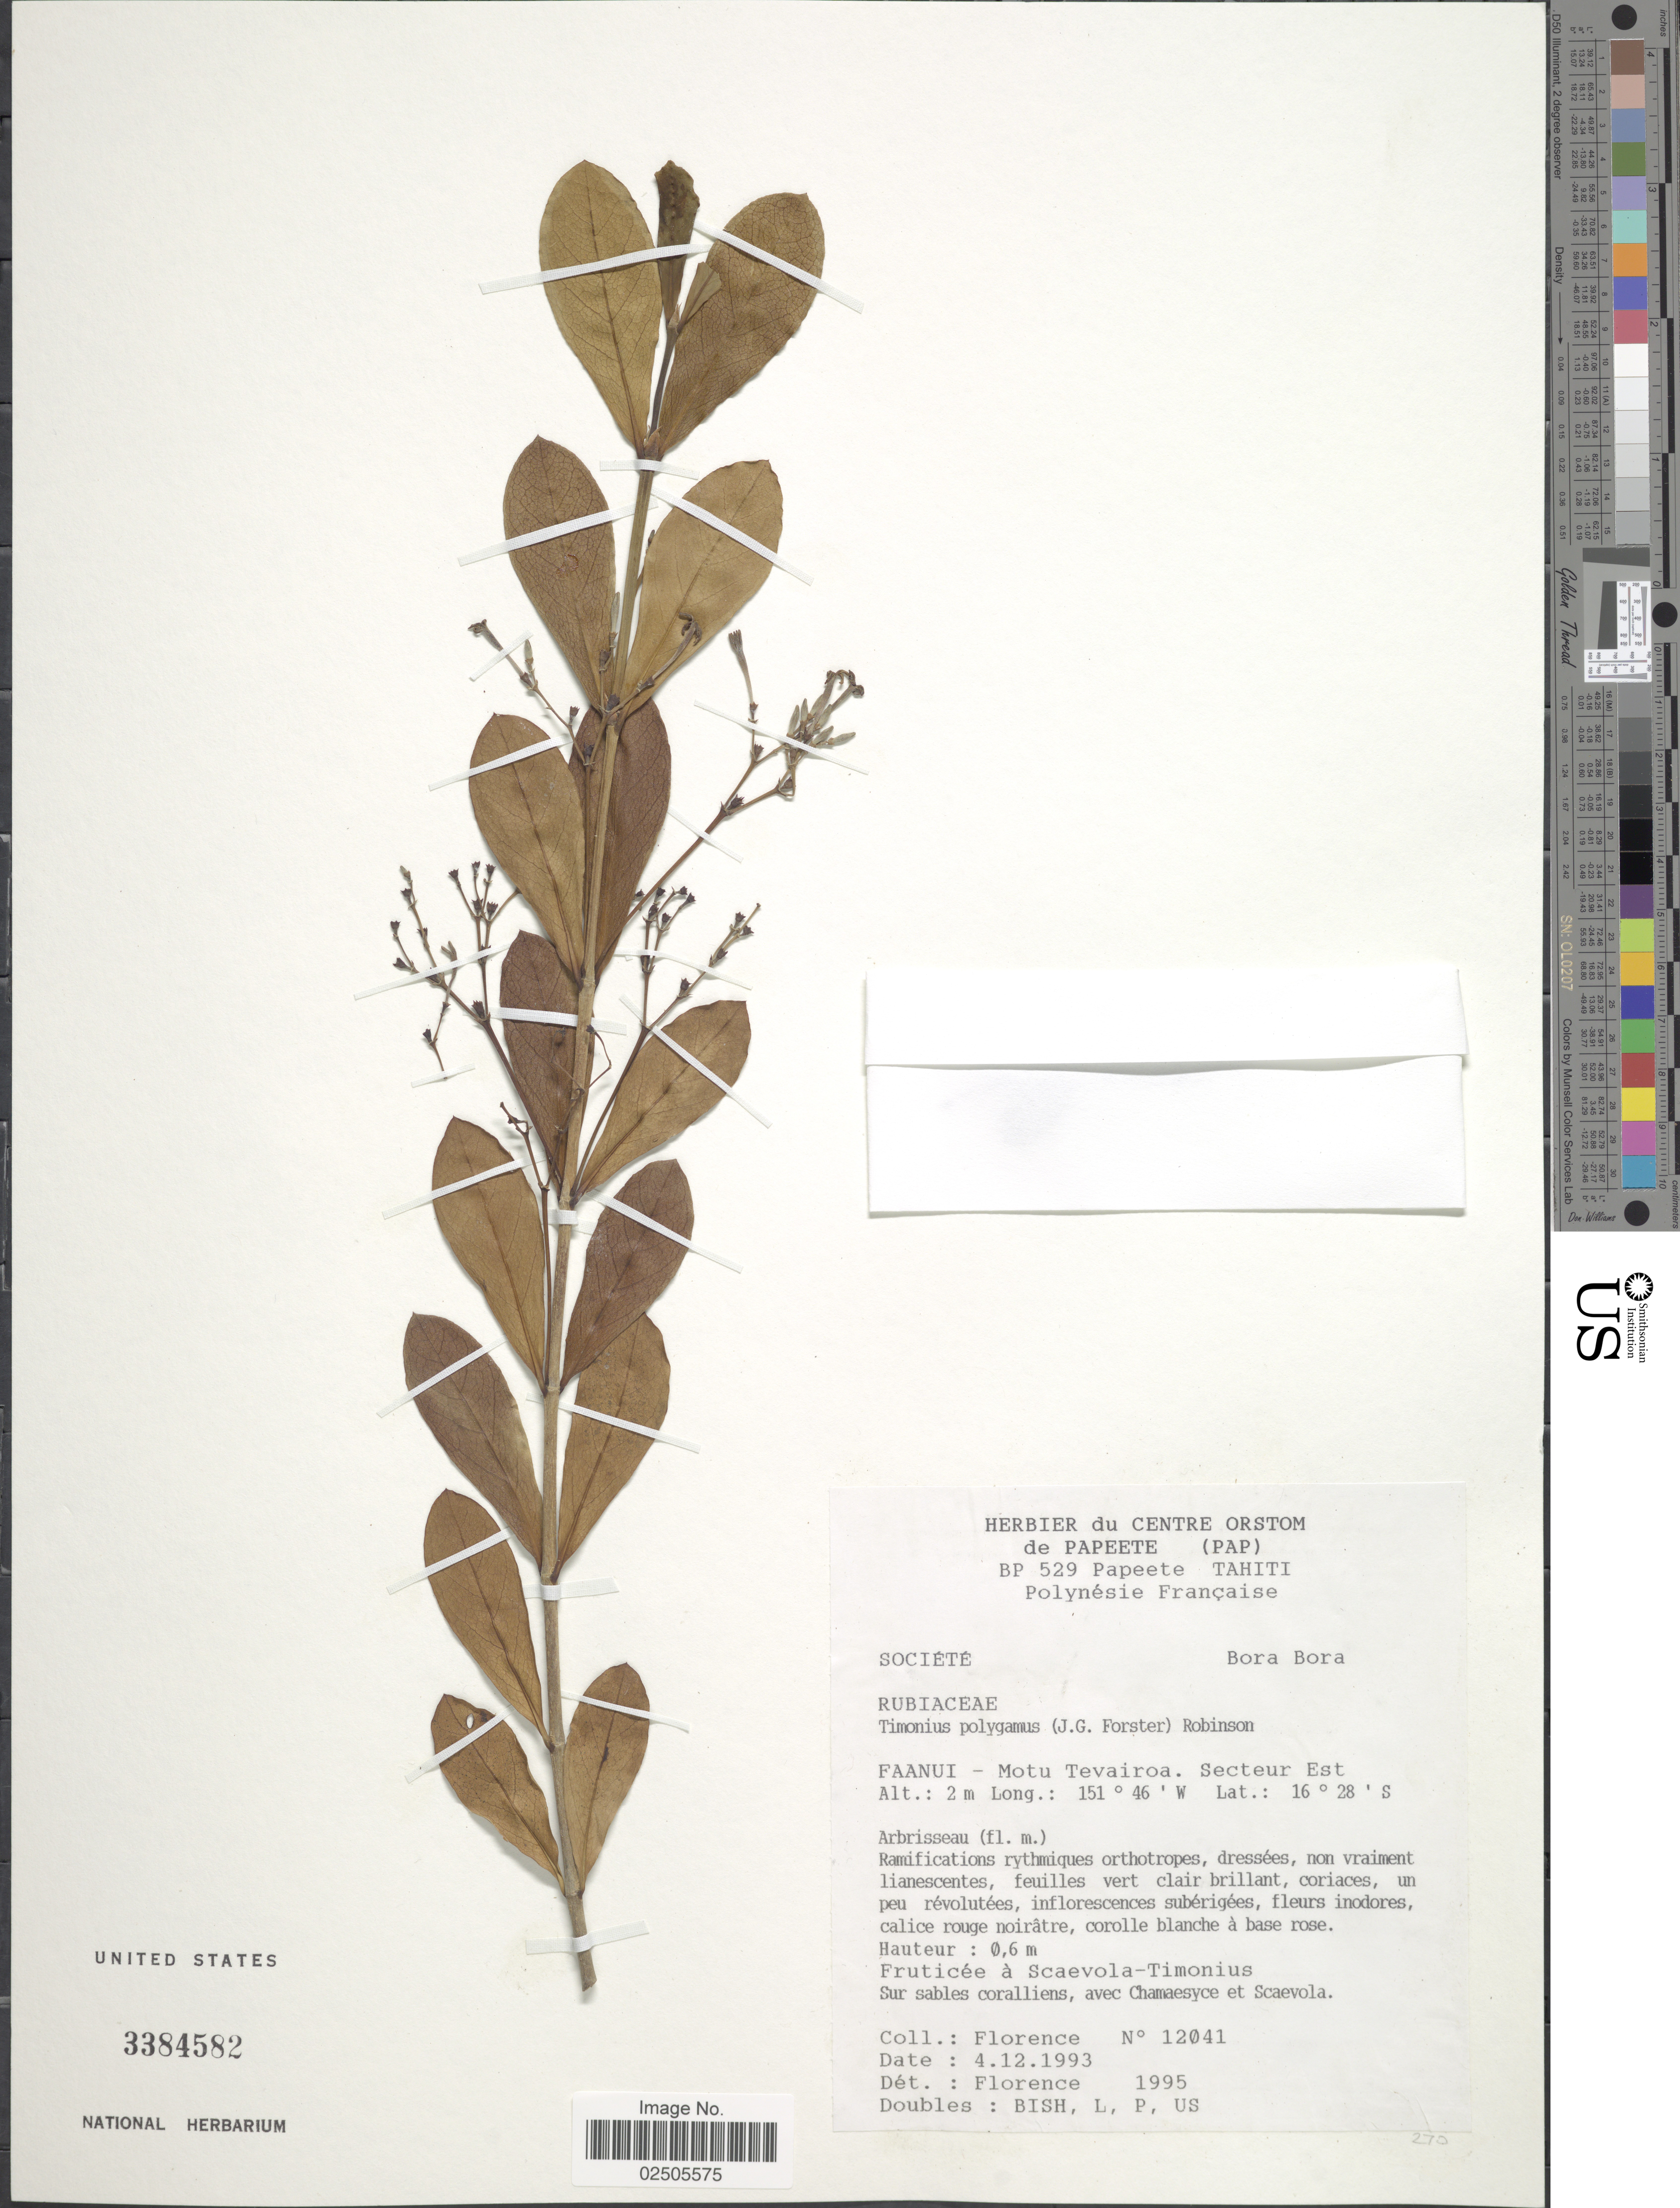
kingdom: Plantae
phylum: Tracheophyta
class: Magnoliopsida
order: Gentianales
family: Rubiaceae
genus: Timonius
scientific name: Timonius polygamus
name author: (G. Forst.) Rob.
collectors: -. Florence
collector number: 12041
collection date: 1993-12-04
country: French Polynesia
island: Bora Bora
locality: Societe, Bora Bora, Faanui - Motu Tevairoa. Secteur Ouest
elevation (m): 2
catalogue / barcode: US 3384582